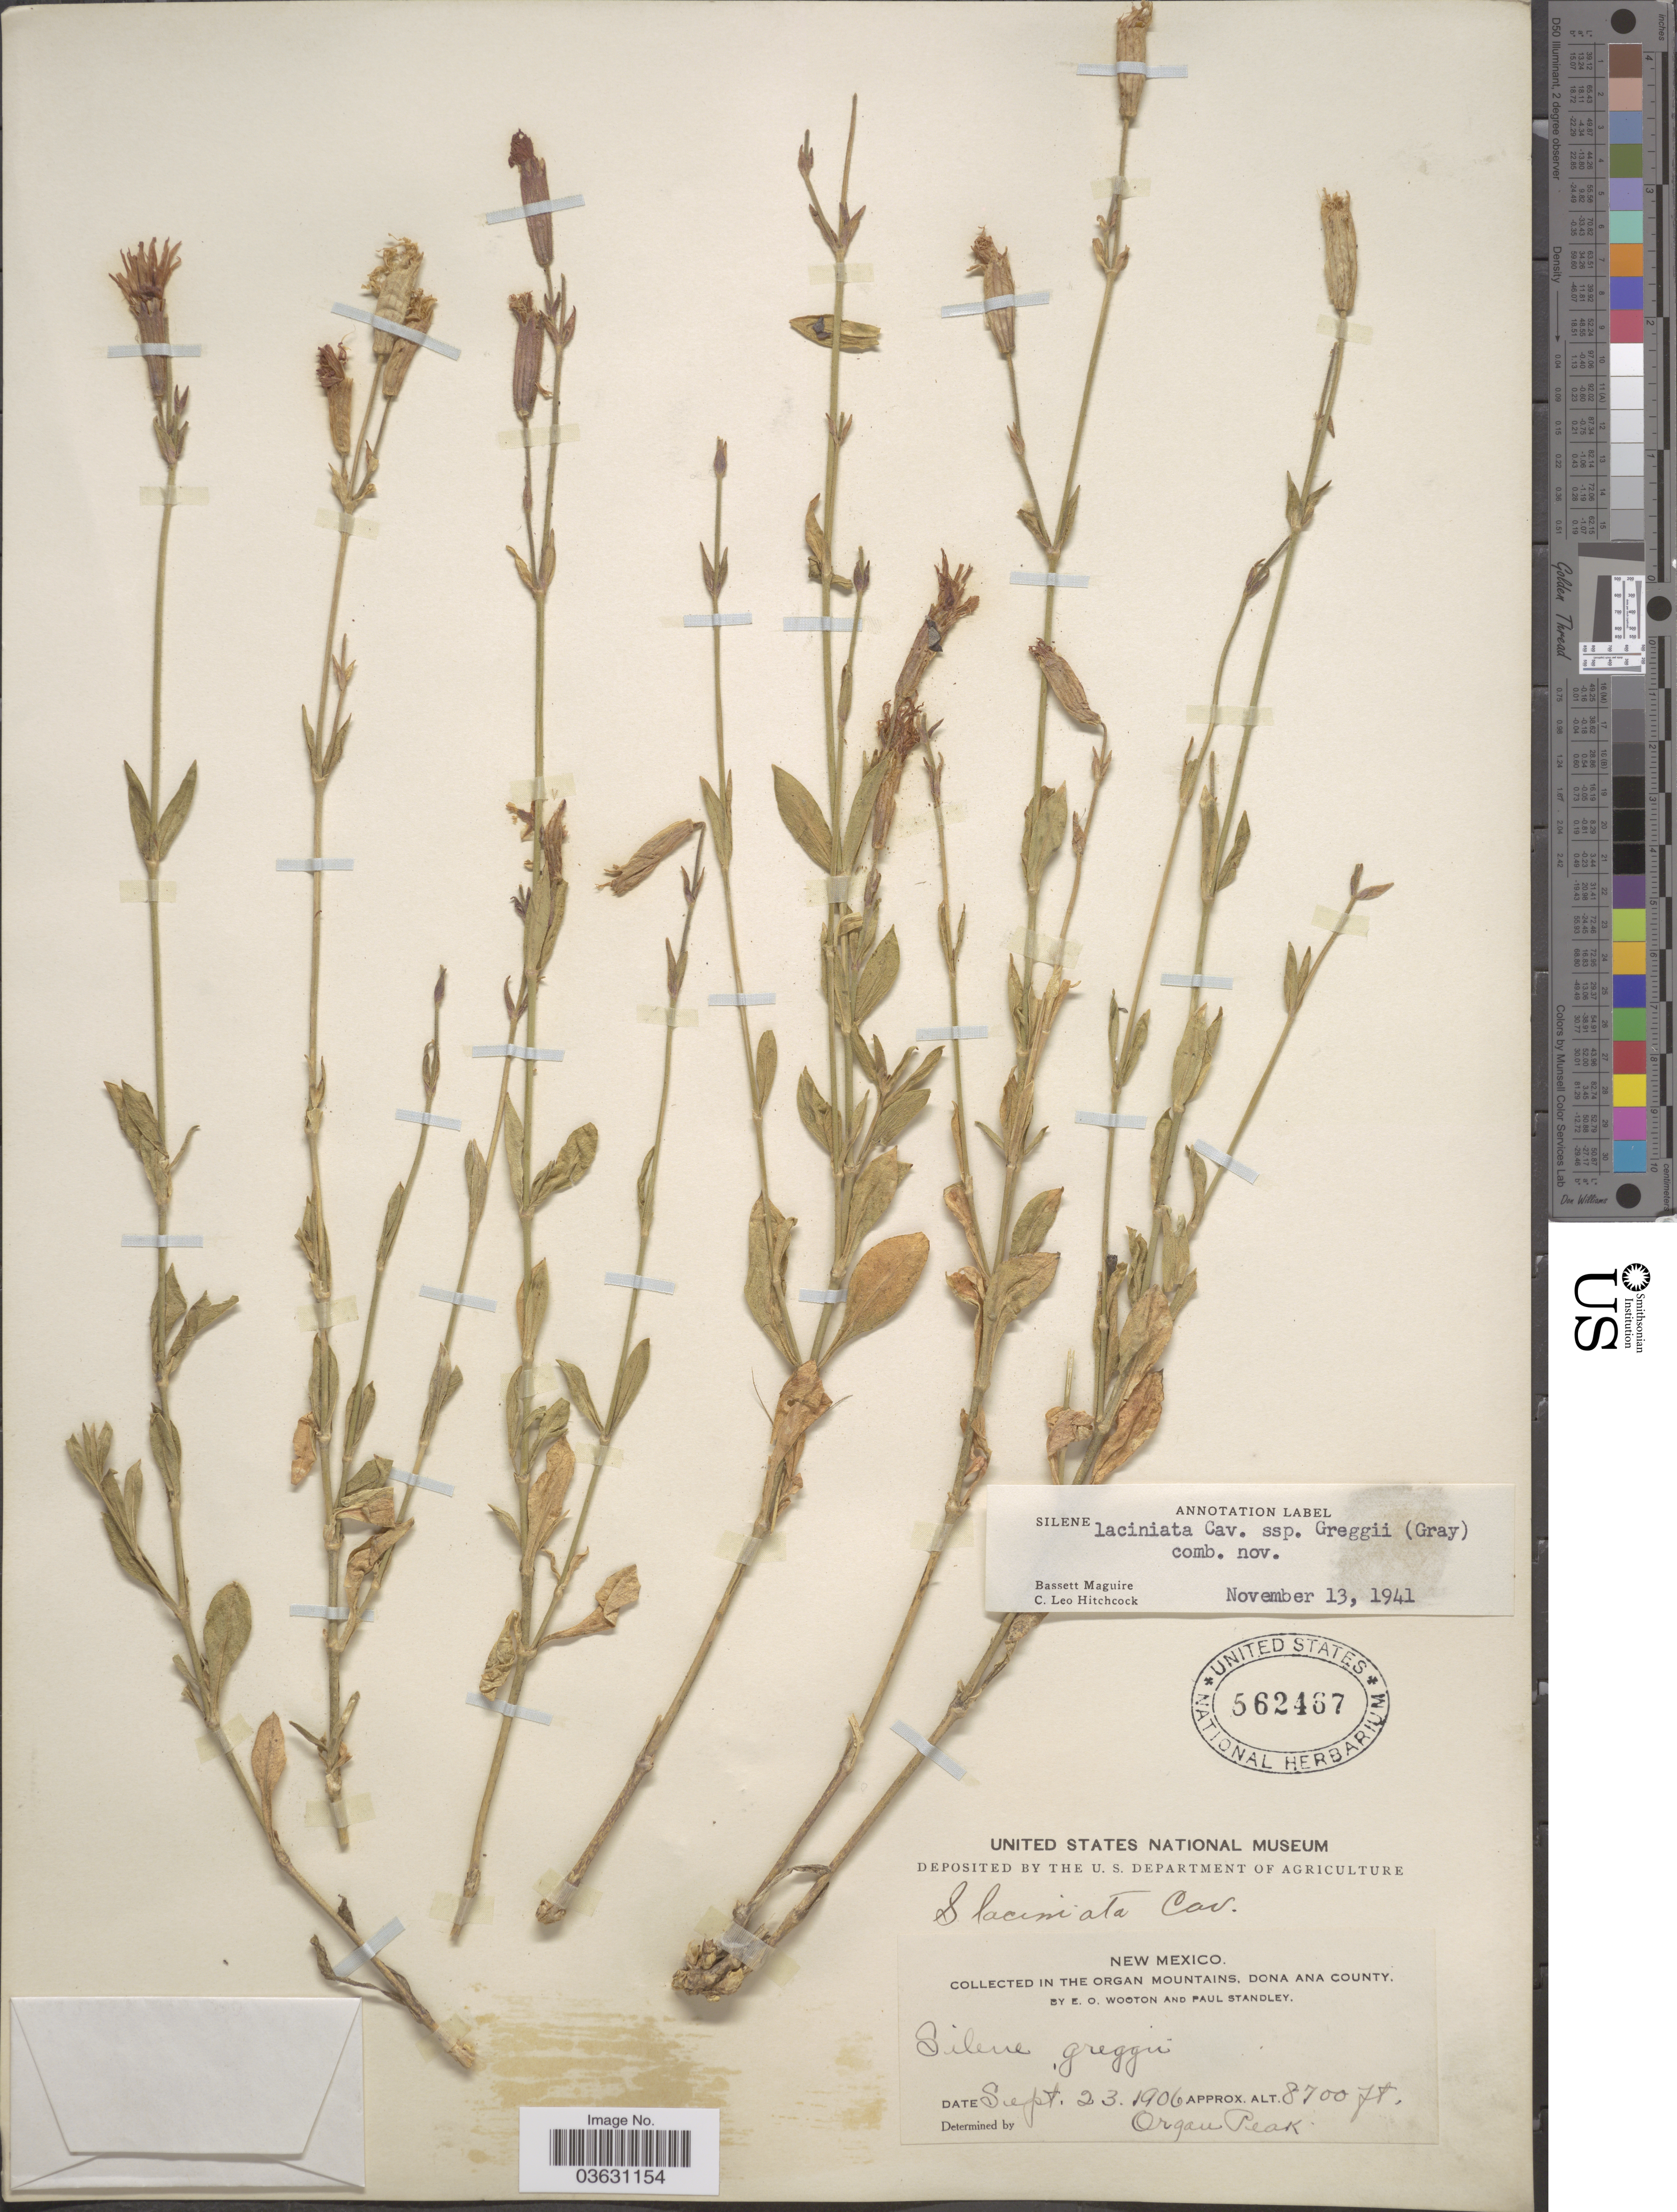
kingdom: Plantae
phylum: Tracheophyta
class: Magnoliopsida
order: Caryophyllales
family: Caryophyllaceae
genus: Silene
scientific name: Silene laciniata subsp. greggii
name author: (A. Gray) C.L. Hitchc. & Maguire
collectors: E. O. Wooton & P. C. Standley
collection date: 1906-09-23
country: United States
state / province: New Mexico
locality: In the Organ Mountains, Dona Ana County. Organ Peak.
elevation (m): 2652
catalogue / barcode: US 562467